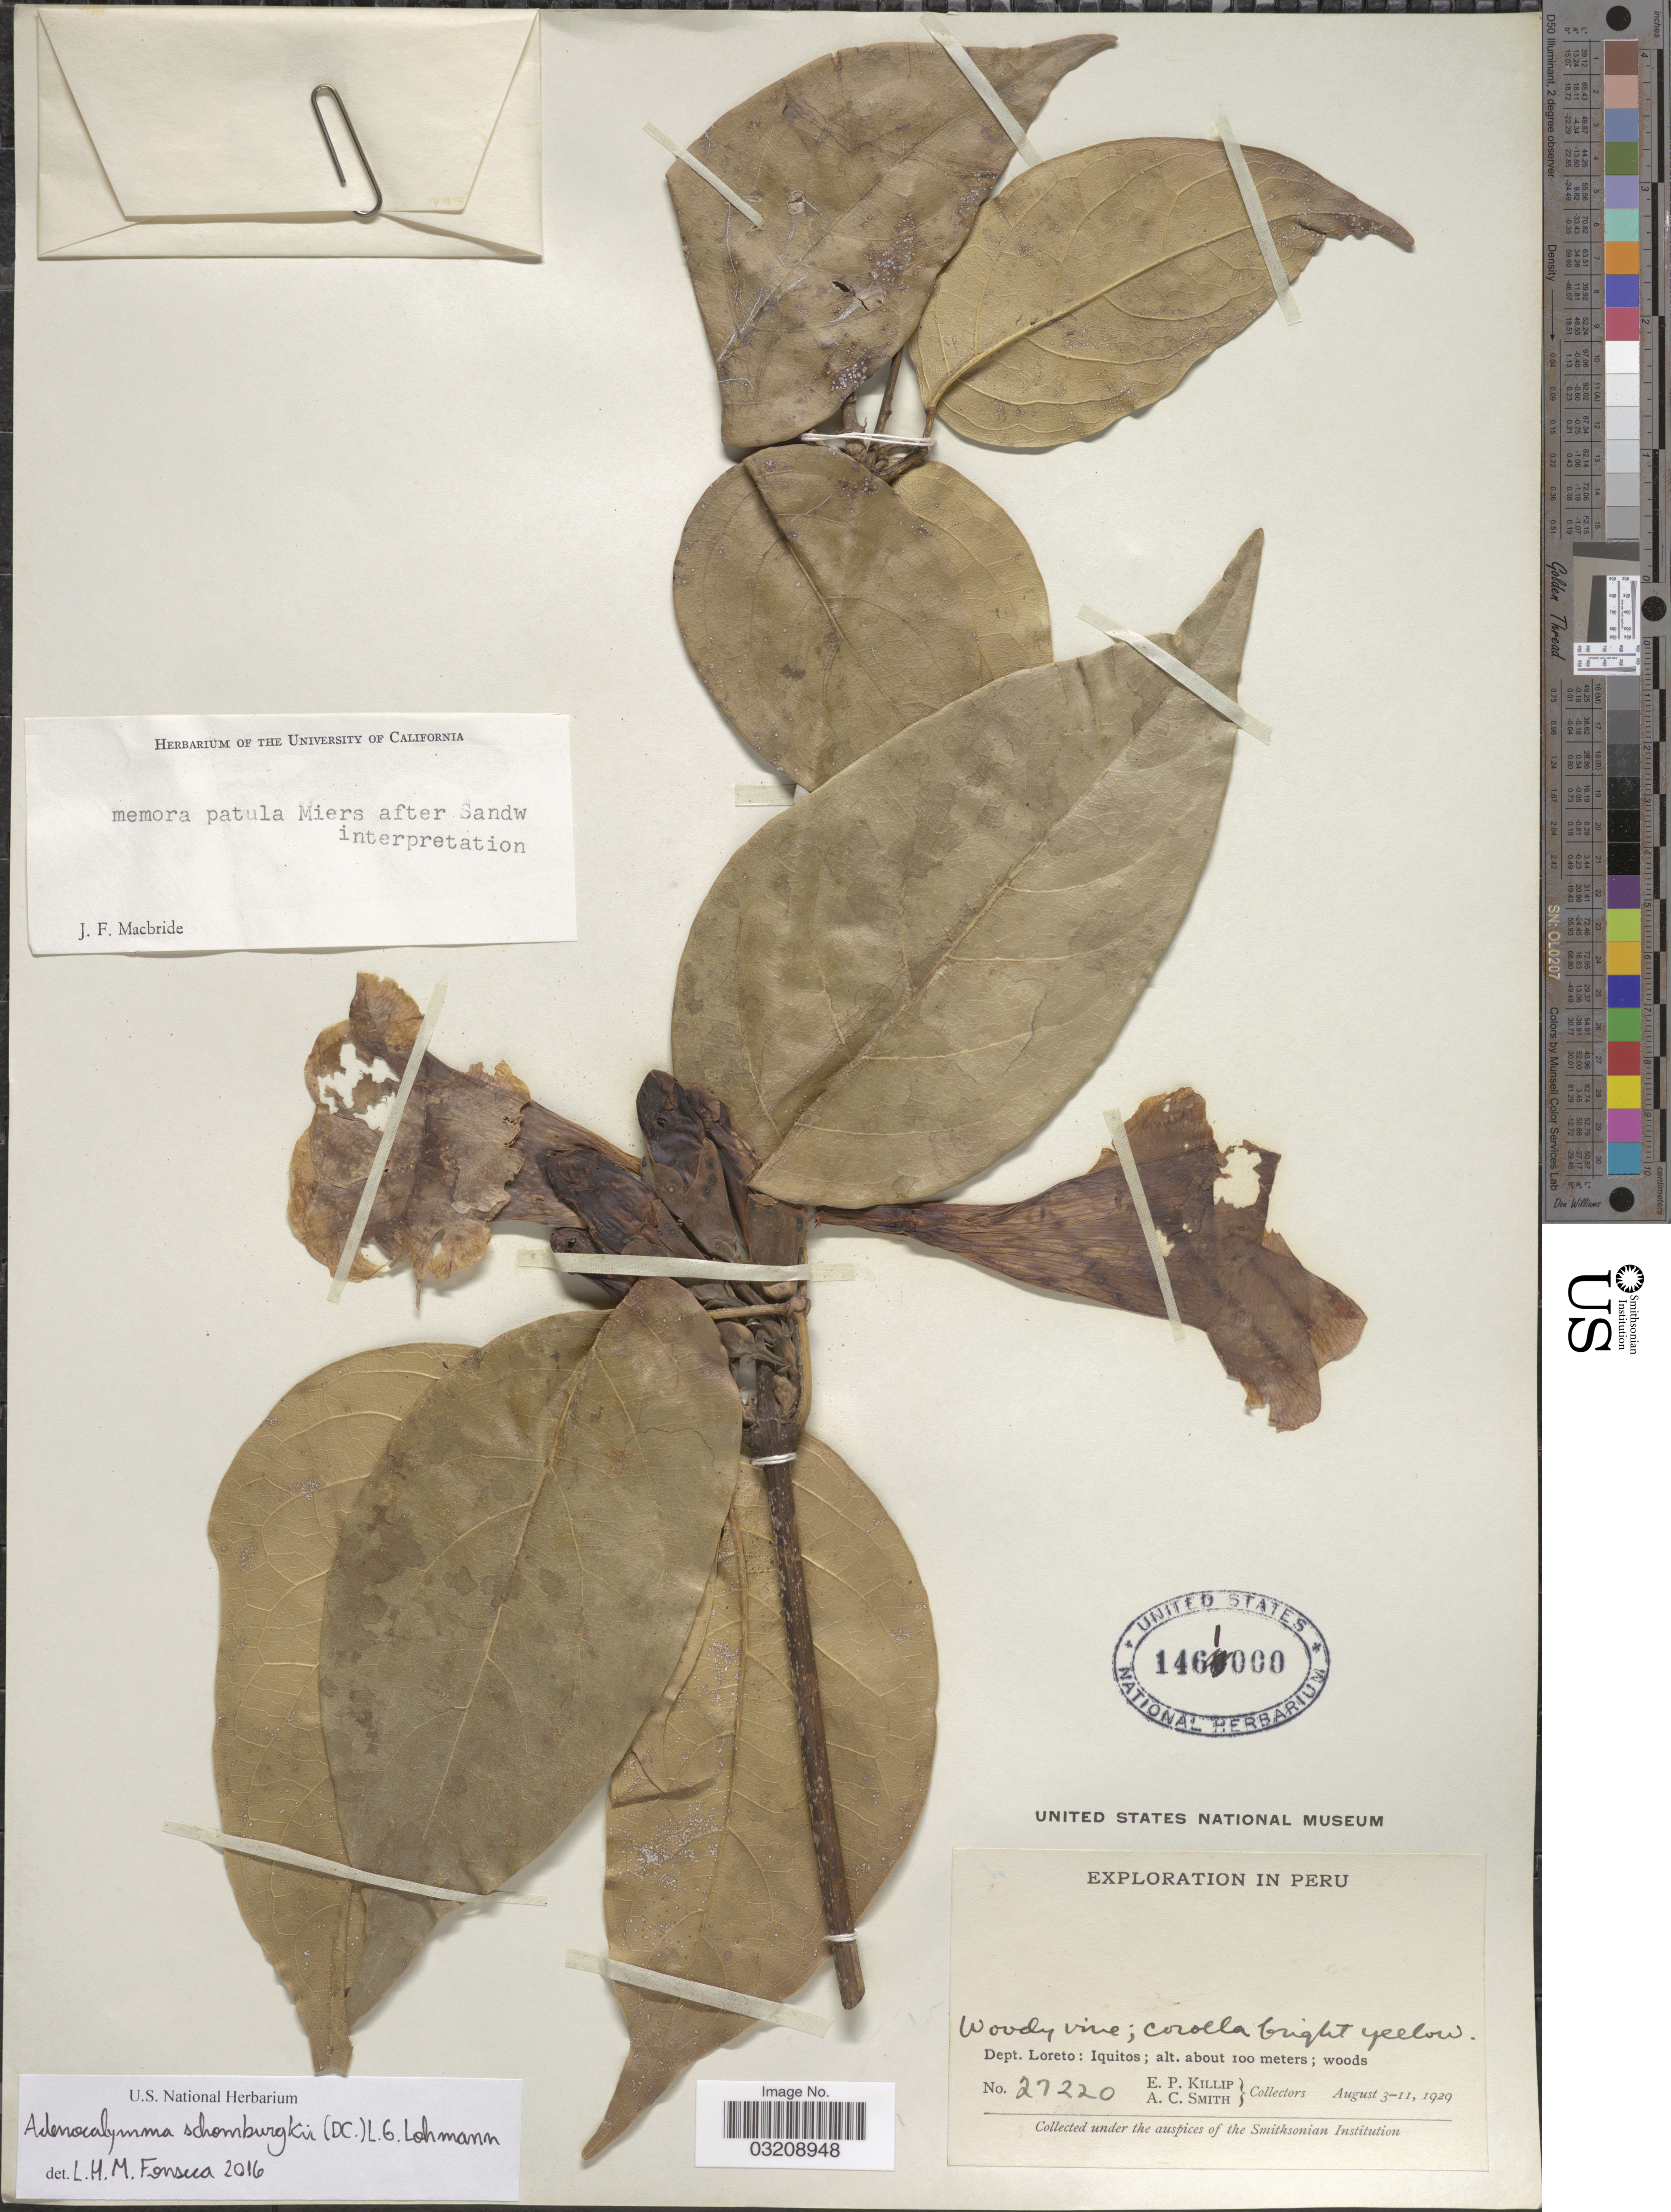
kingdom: Plantae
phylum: Tracheophyta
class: Magnoliopsida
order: Lamiales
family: Bignoniaceae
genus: Adenocalymma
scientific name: Adenocalymma schomburgkii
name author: (DC.) L.G. Lohmann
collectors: E. P. Killip & A. C. Smith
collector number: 27220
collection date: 1929-08-03/1929-08-11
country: Peru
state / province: Loreto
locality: Dept. Loreto: Iquitos.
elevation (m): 100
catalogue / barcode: US 1461000